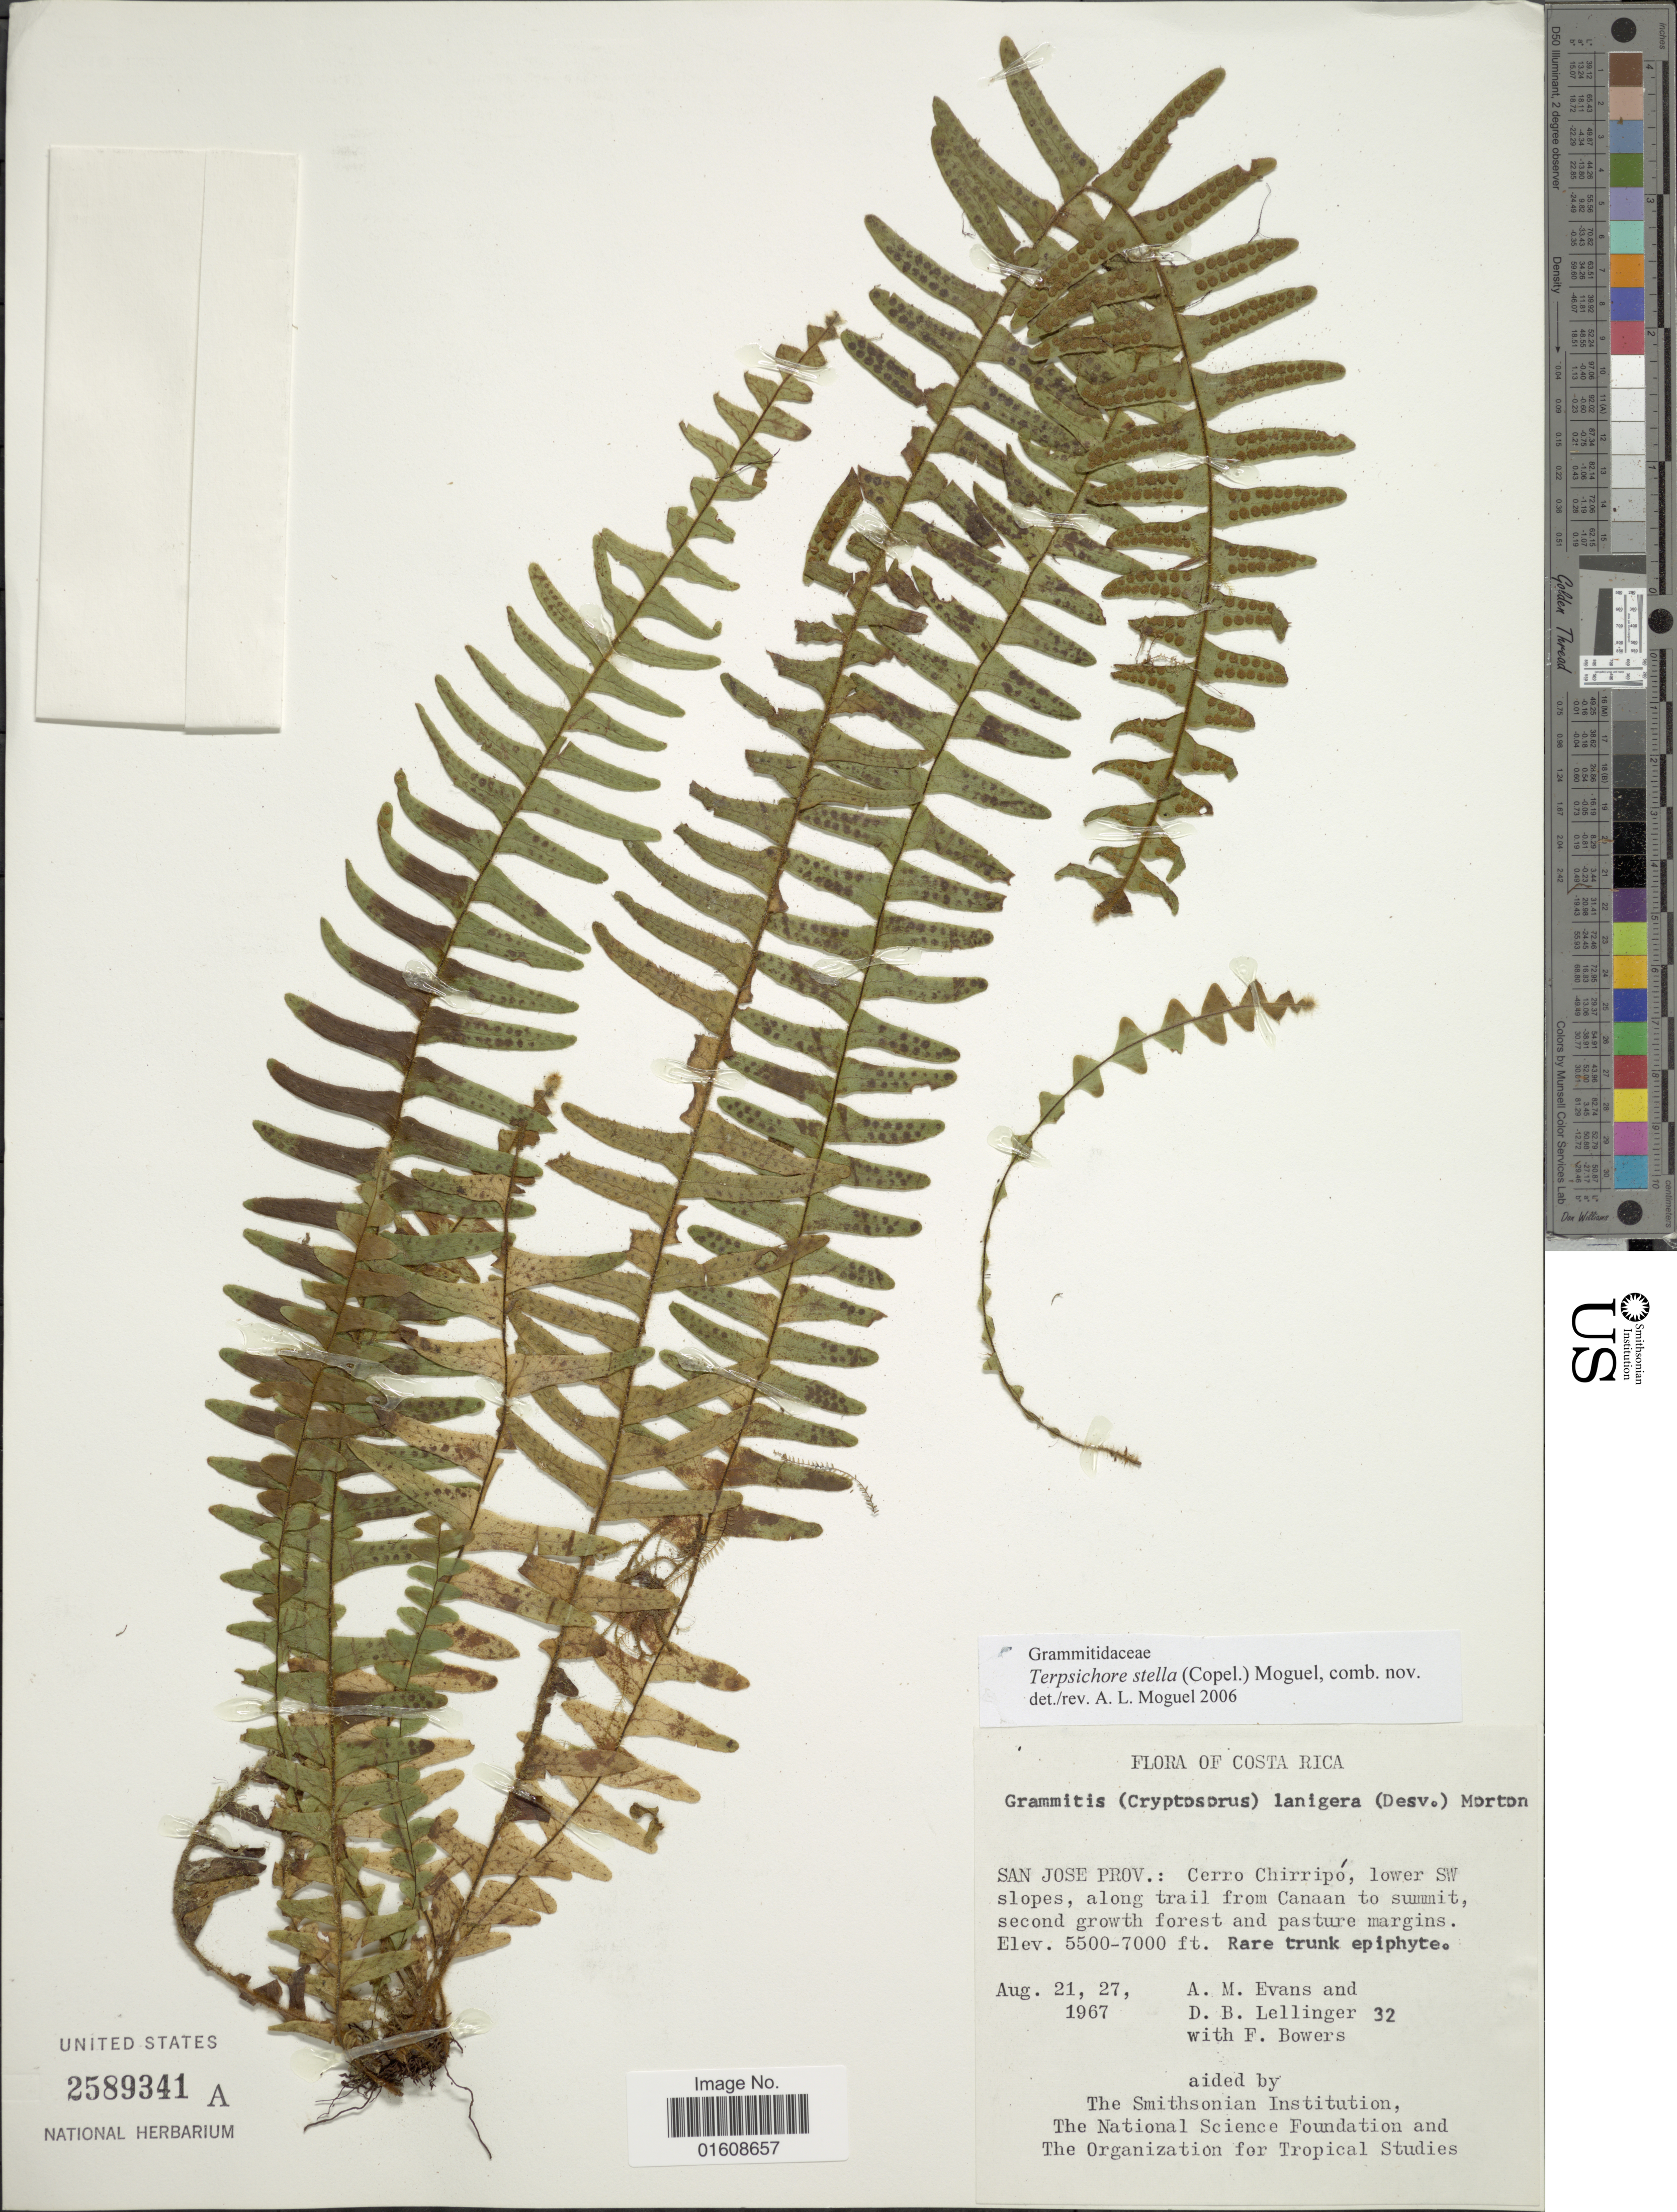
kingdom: Plantae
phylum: Tracheophyta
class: Polypodiopsida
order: Polypodiales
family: Polypodiaceae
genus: Alansmia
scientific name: Alansmia stella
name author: (Copel.) Moguel & M. Kessler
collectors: A. M. Evans, D. B. Lellinger & F. Bowers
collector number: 32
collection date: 1967-08-21/1967-08-27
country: Costa Rica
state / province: San José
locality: Cerro Chirripó, lower SW slopes, along trail from Canaan to summit, second growth forest and pasture margins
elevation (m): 1676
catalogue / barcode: US 2589341A